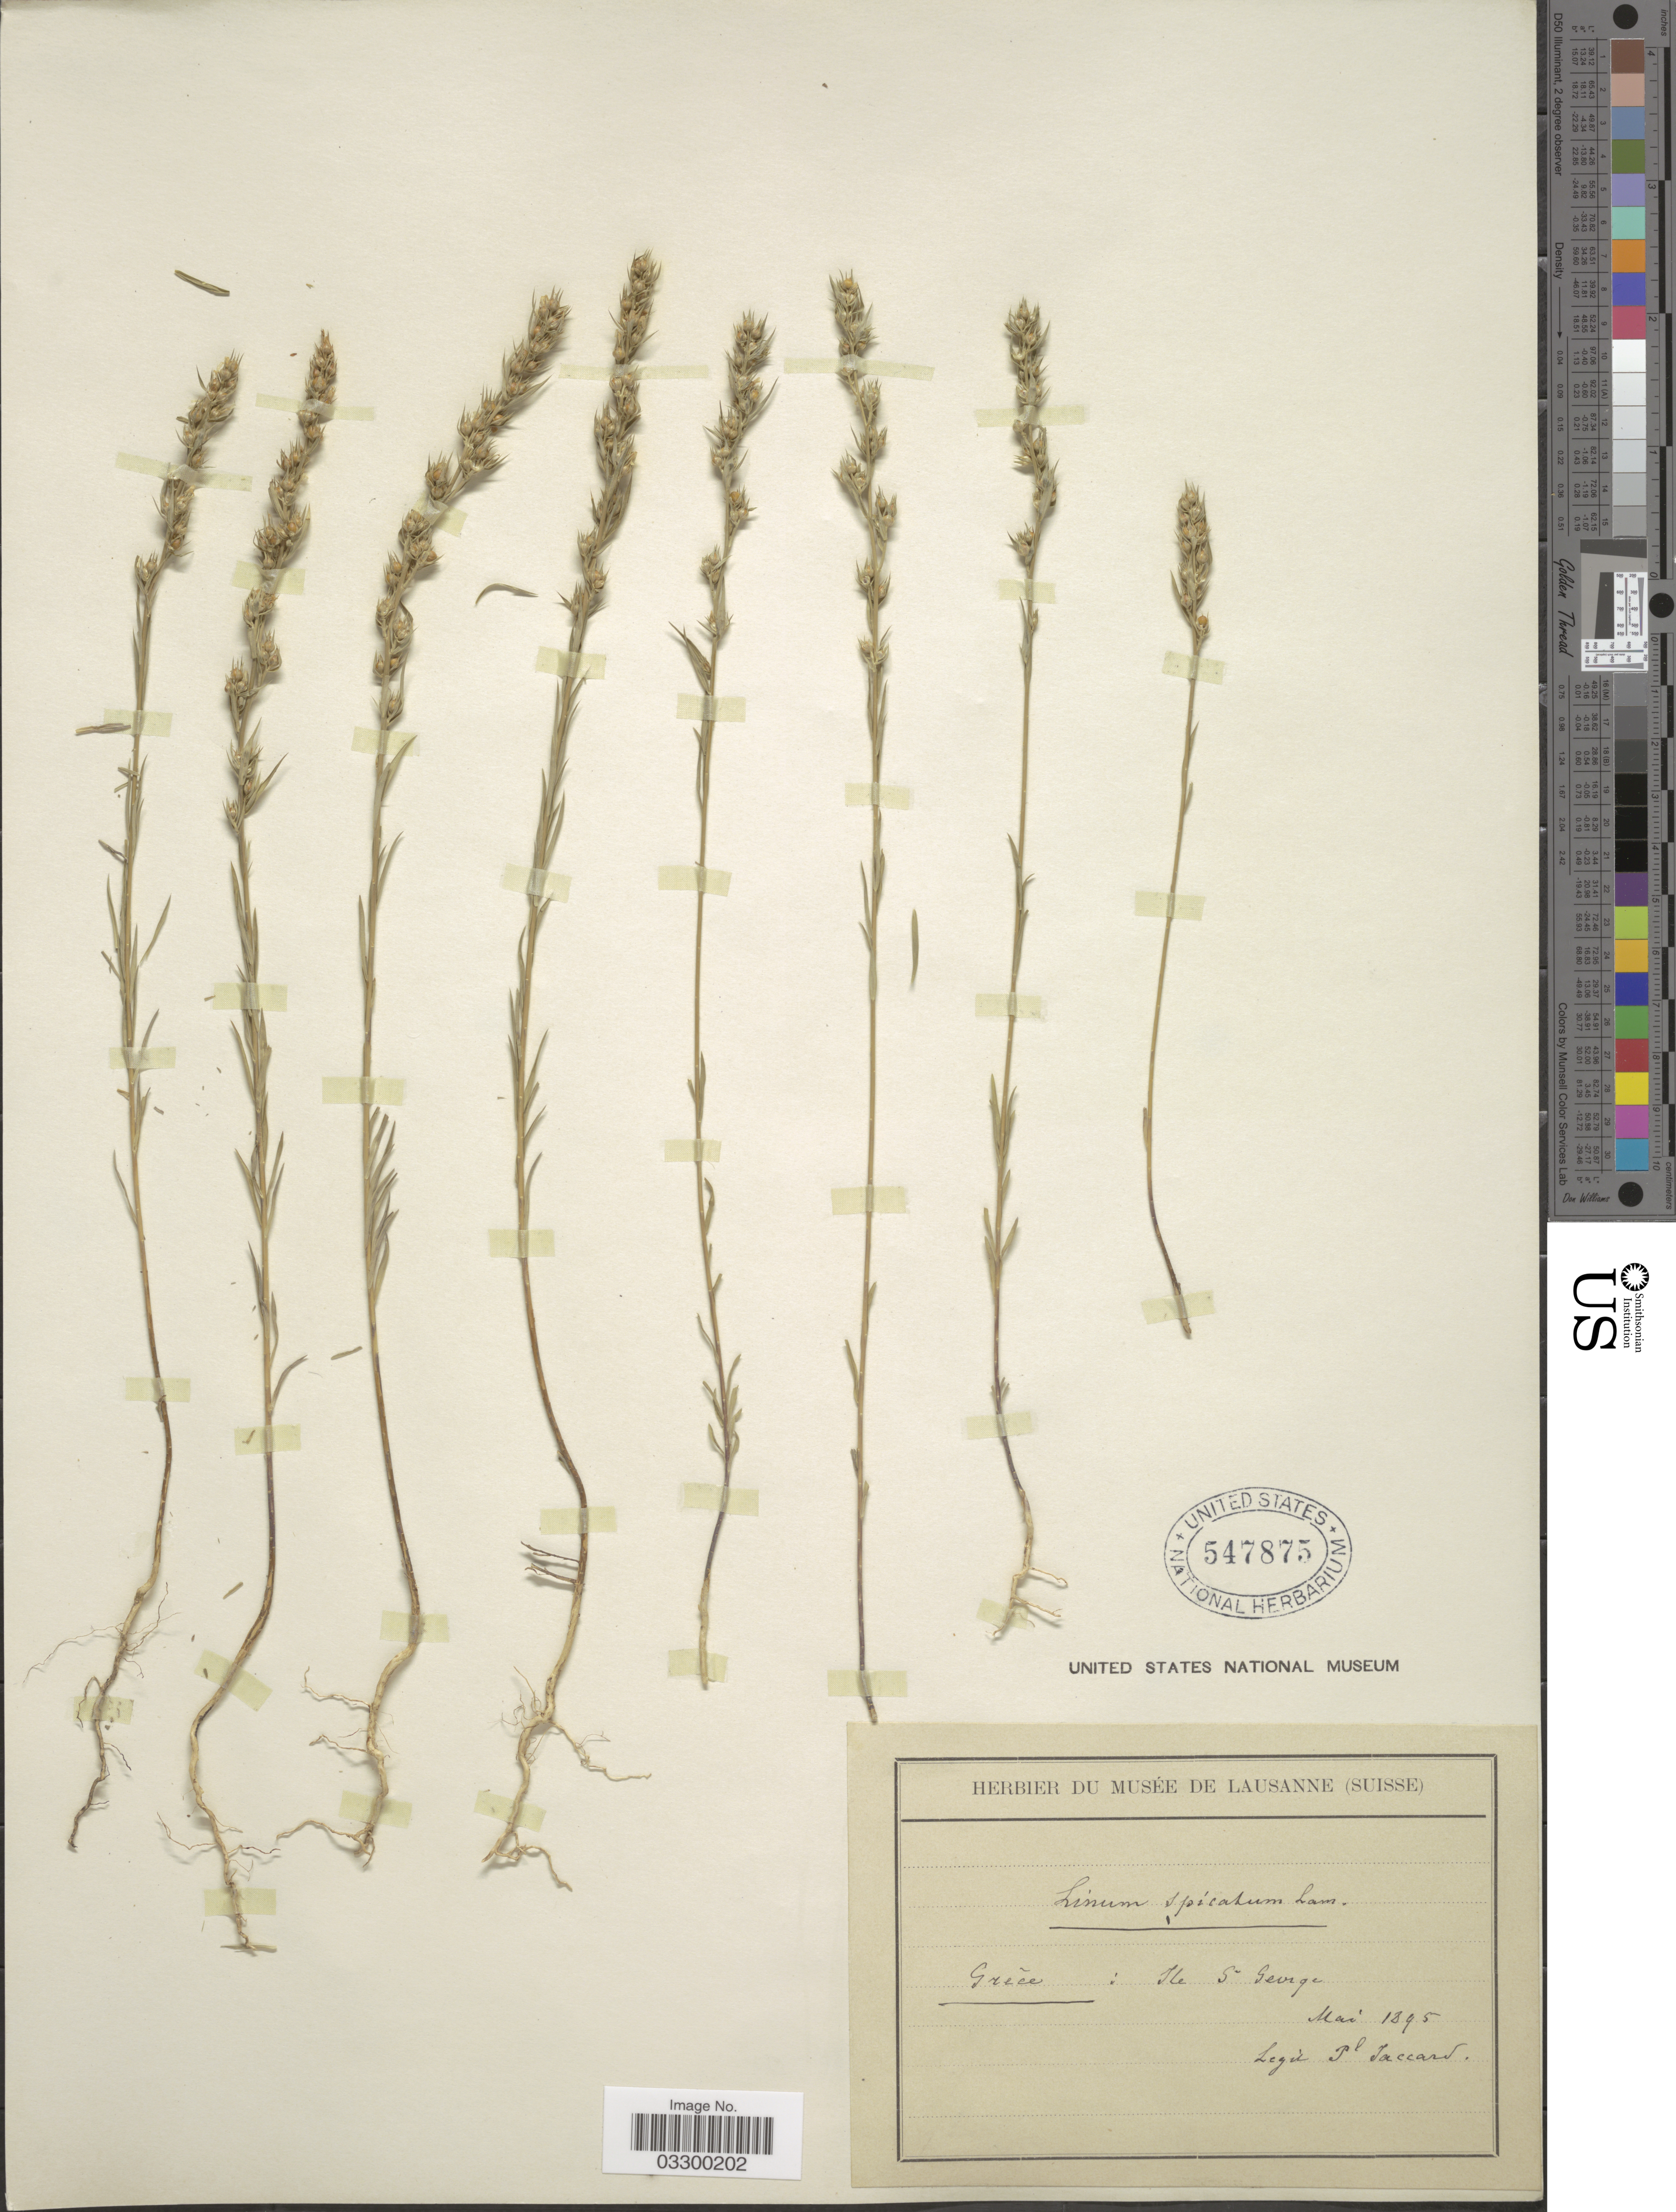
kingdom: Plantae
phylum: Tracheophyta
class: Magnoliopsida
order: Malpighiales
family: Linaceae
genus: Linum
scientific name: Linum spicatum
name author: Pers.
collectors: Jaccard, P.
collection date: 1895-05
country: Greece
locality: Grece: Ile St George.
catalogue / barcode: US 547875